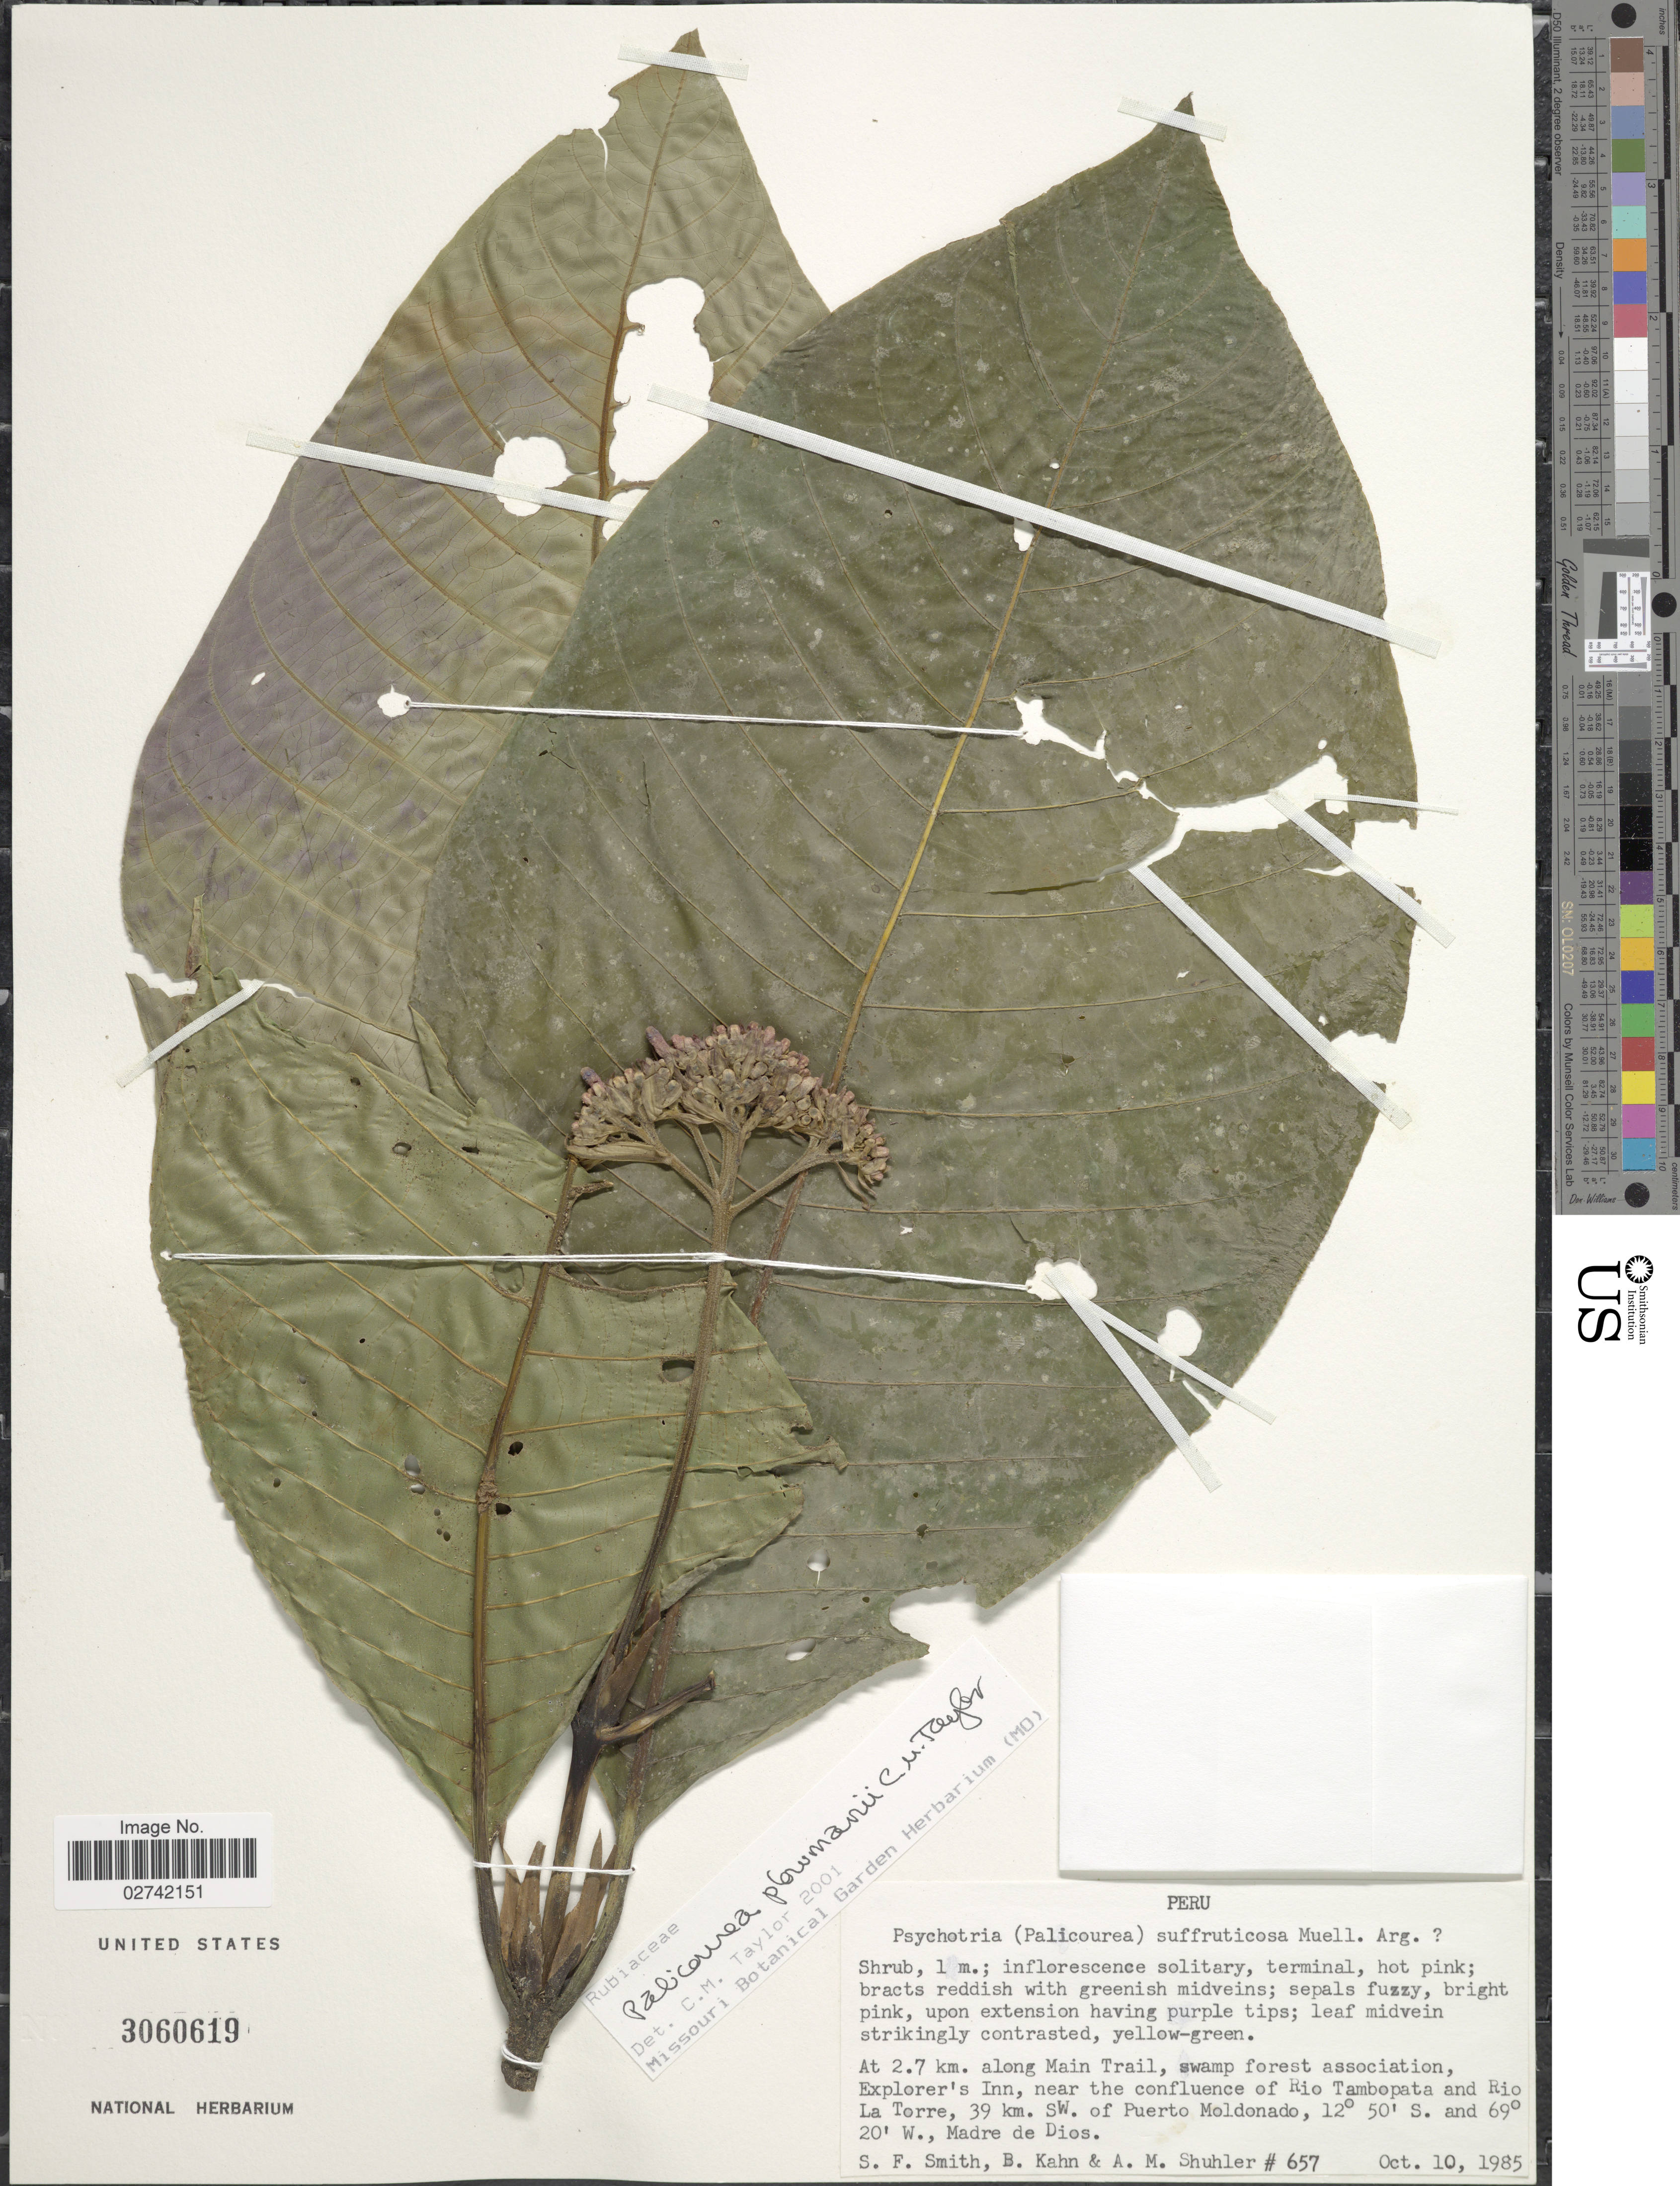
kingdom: Plantae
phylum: Tracheophyta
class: Magnoliopsida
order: Gentianales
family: Rubiaceae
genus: Palicourea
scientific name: Palicourea plowmanii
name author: D.R. Simpson ex C.M. Taylor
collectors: S.F. Smith, B. Kahn & A. Shuhler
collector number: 657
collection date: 1985-10-10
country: Peru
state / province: Madre de Dios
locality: At 2.7 km. along Main Trail, swamp forest association, Explorer's Inn, near the confluence of Ri oTambopata and Rio La Torre, 39 km. SW, of Puerto Maldonado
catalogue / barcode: US 3060619